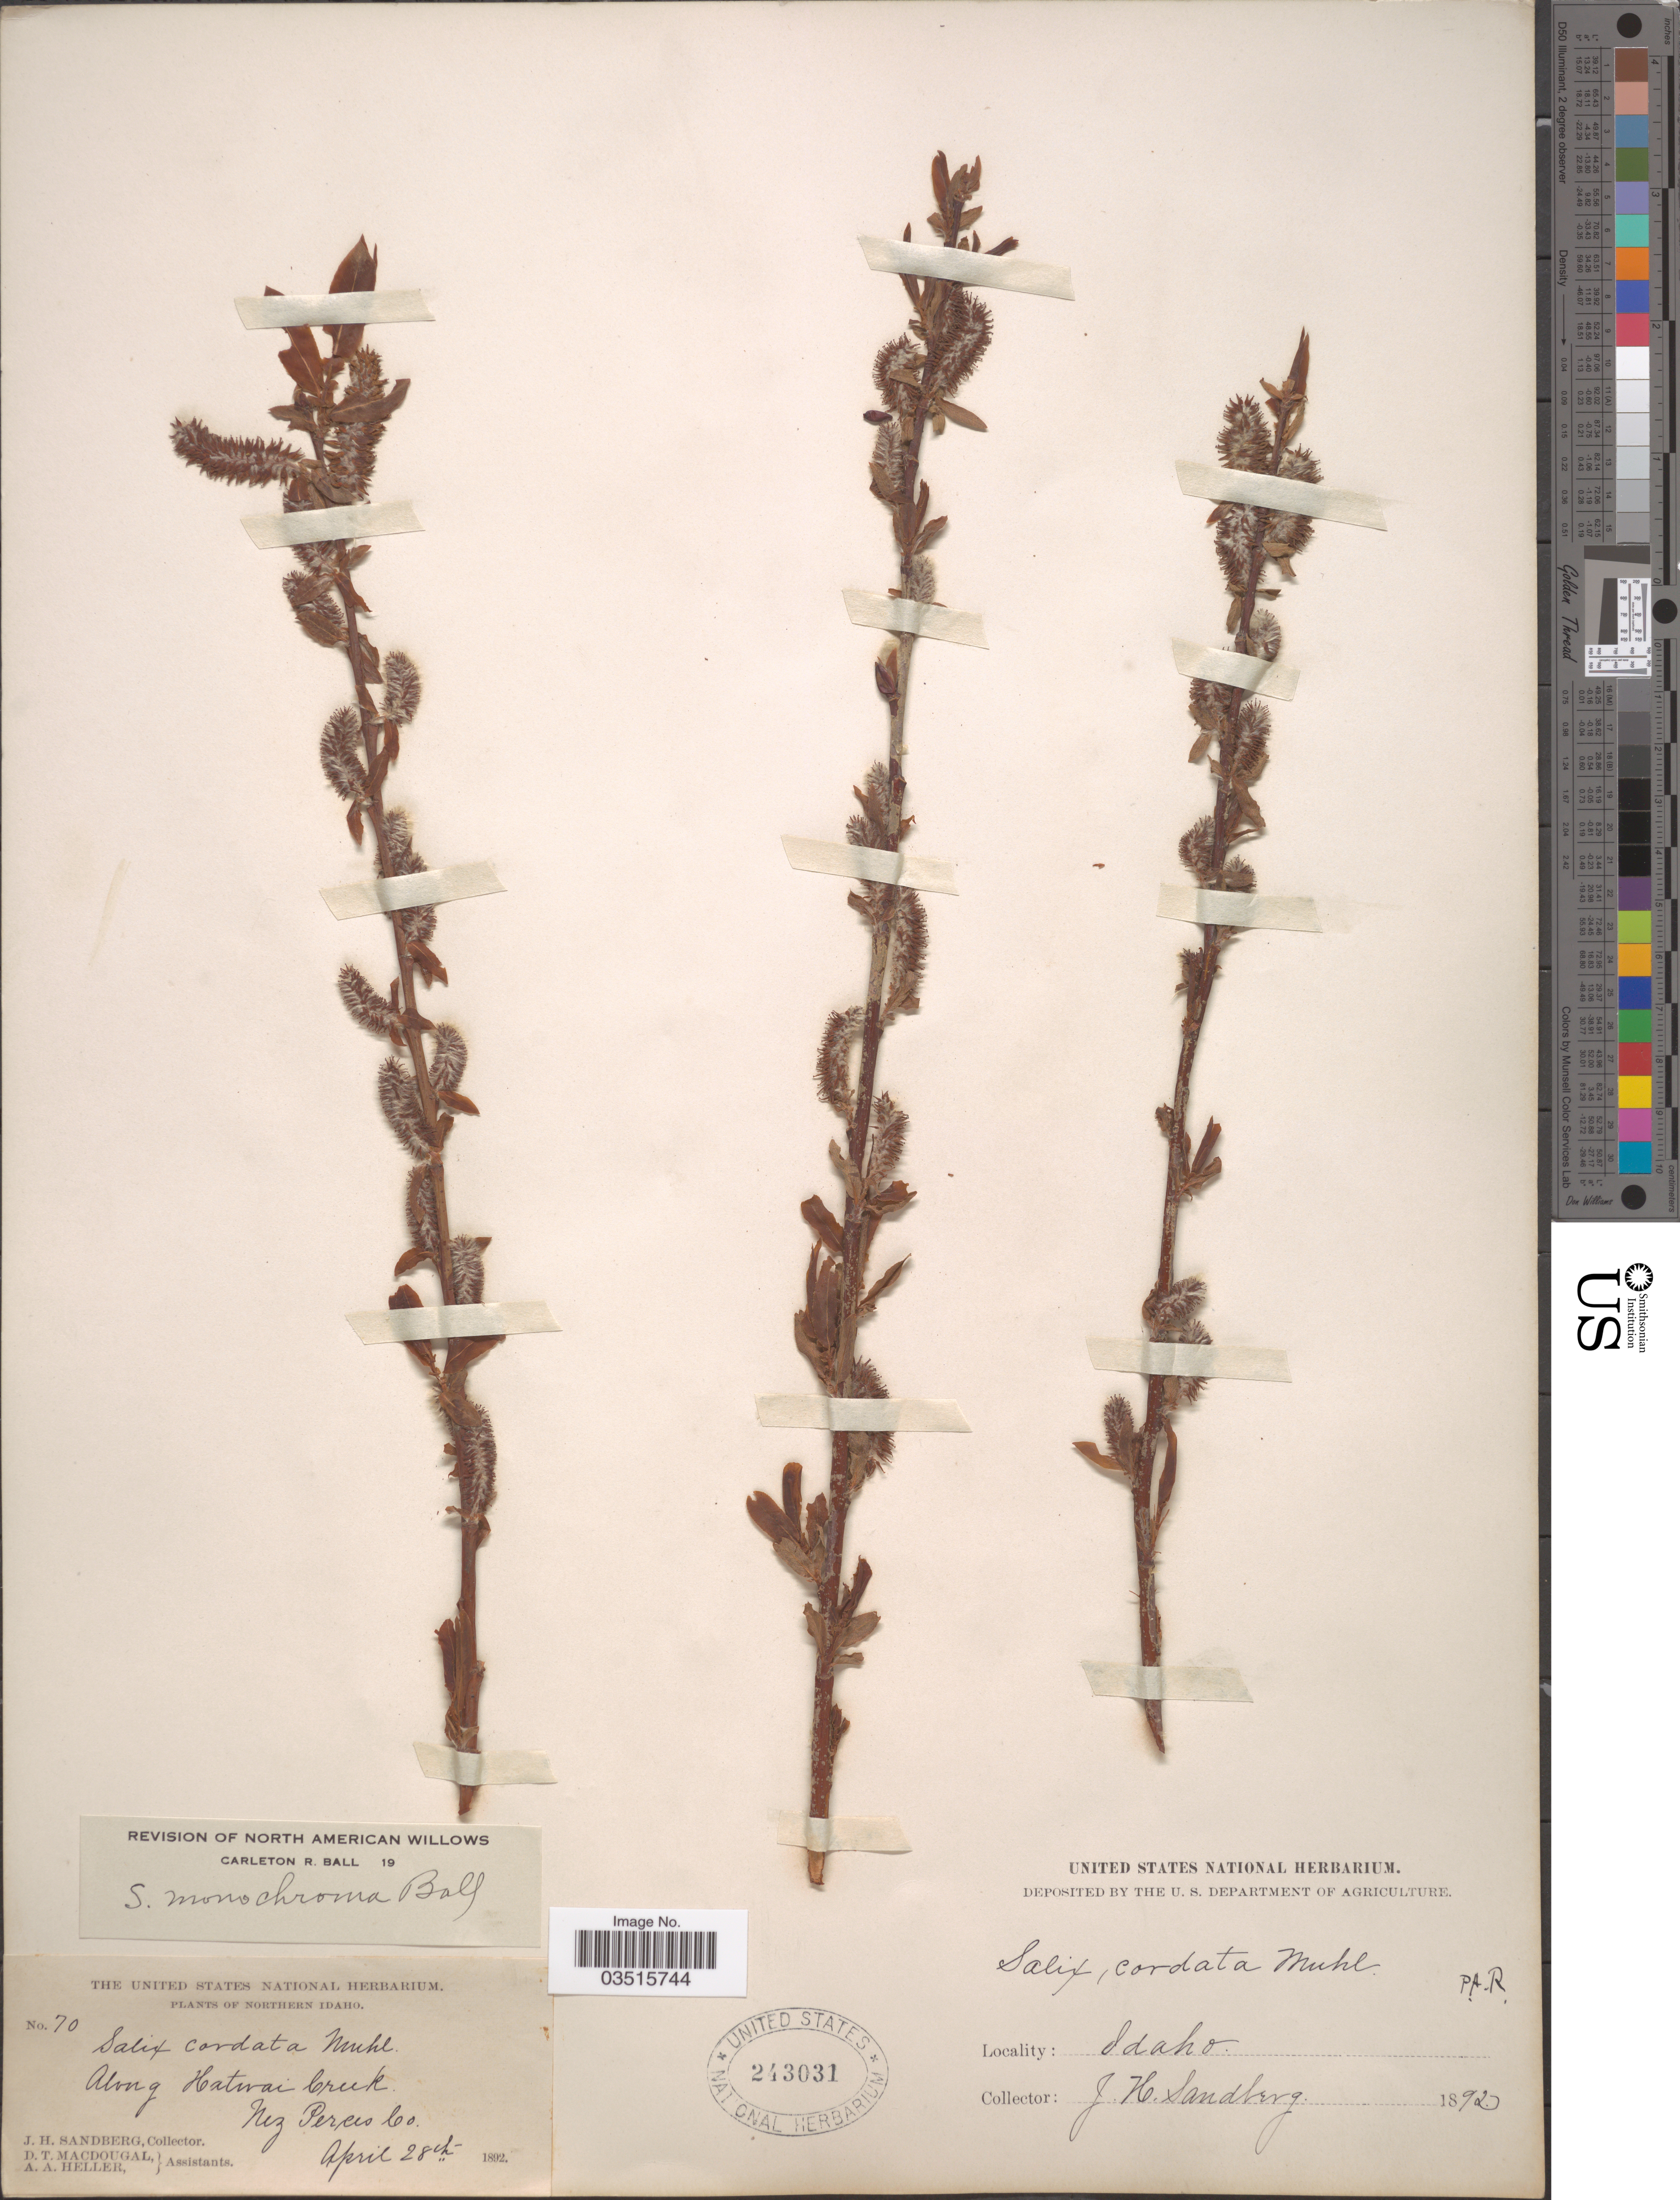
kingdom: Plantae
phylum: Tracheophyta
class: Magnoliopsida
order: Malpighiales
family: Salicaceae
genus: Salix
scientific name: Salix monochroma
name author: C.R. Ball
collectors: J. H. Sandberg, D. T. MacDougal & A. A. Heller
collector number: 70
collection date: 1892-04-28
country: United States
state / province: Idaho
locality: Northern Idaho. Along Hatwai Creek. Nez Perces Co.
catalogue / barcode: US 243031